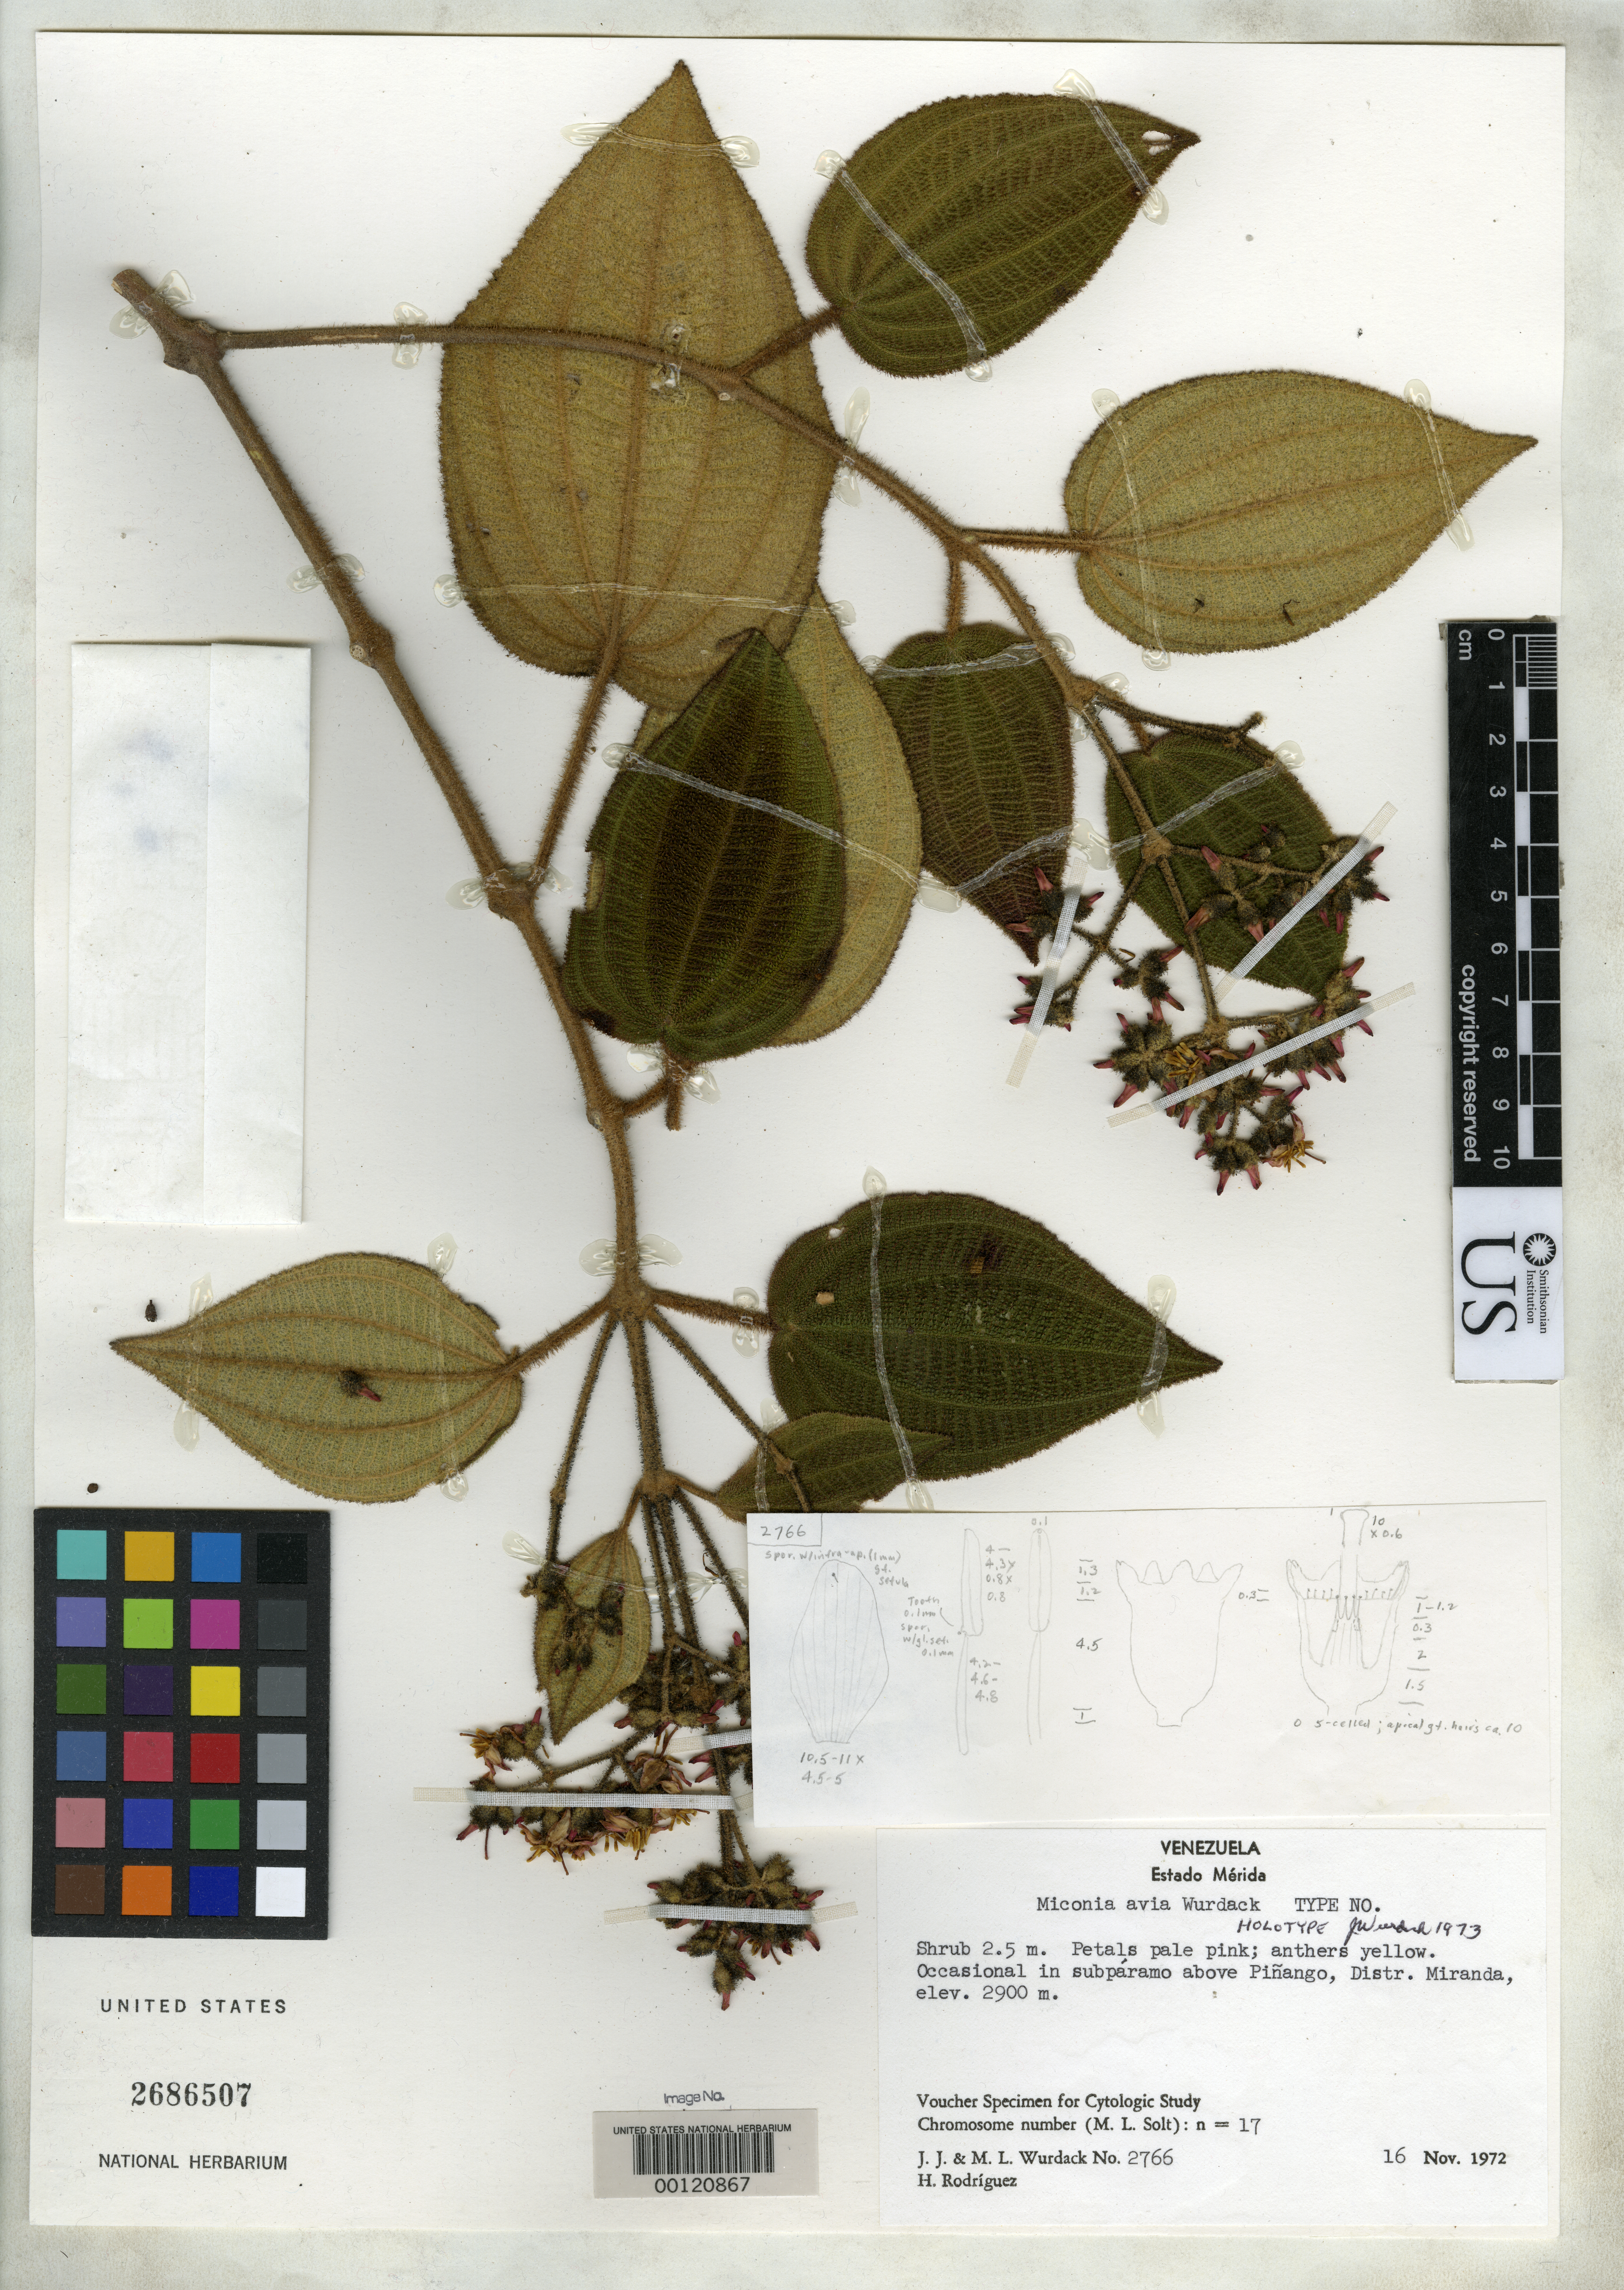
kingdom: Plantae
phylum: Tracheophyta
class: Magnoliopsida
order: Myrtales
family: Melastomataceae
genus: Miconia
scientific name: Miconia avia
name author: Wurdack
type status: Holotype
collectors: J. J. Wurdack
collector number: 2766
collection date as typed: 16 Nov 1972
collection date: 1972-11-16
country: Venezuela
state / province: Mérida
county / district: Miranda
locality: Above Piñango, Distr. Miranda.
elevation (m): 2900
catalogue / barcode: US 2686507